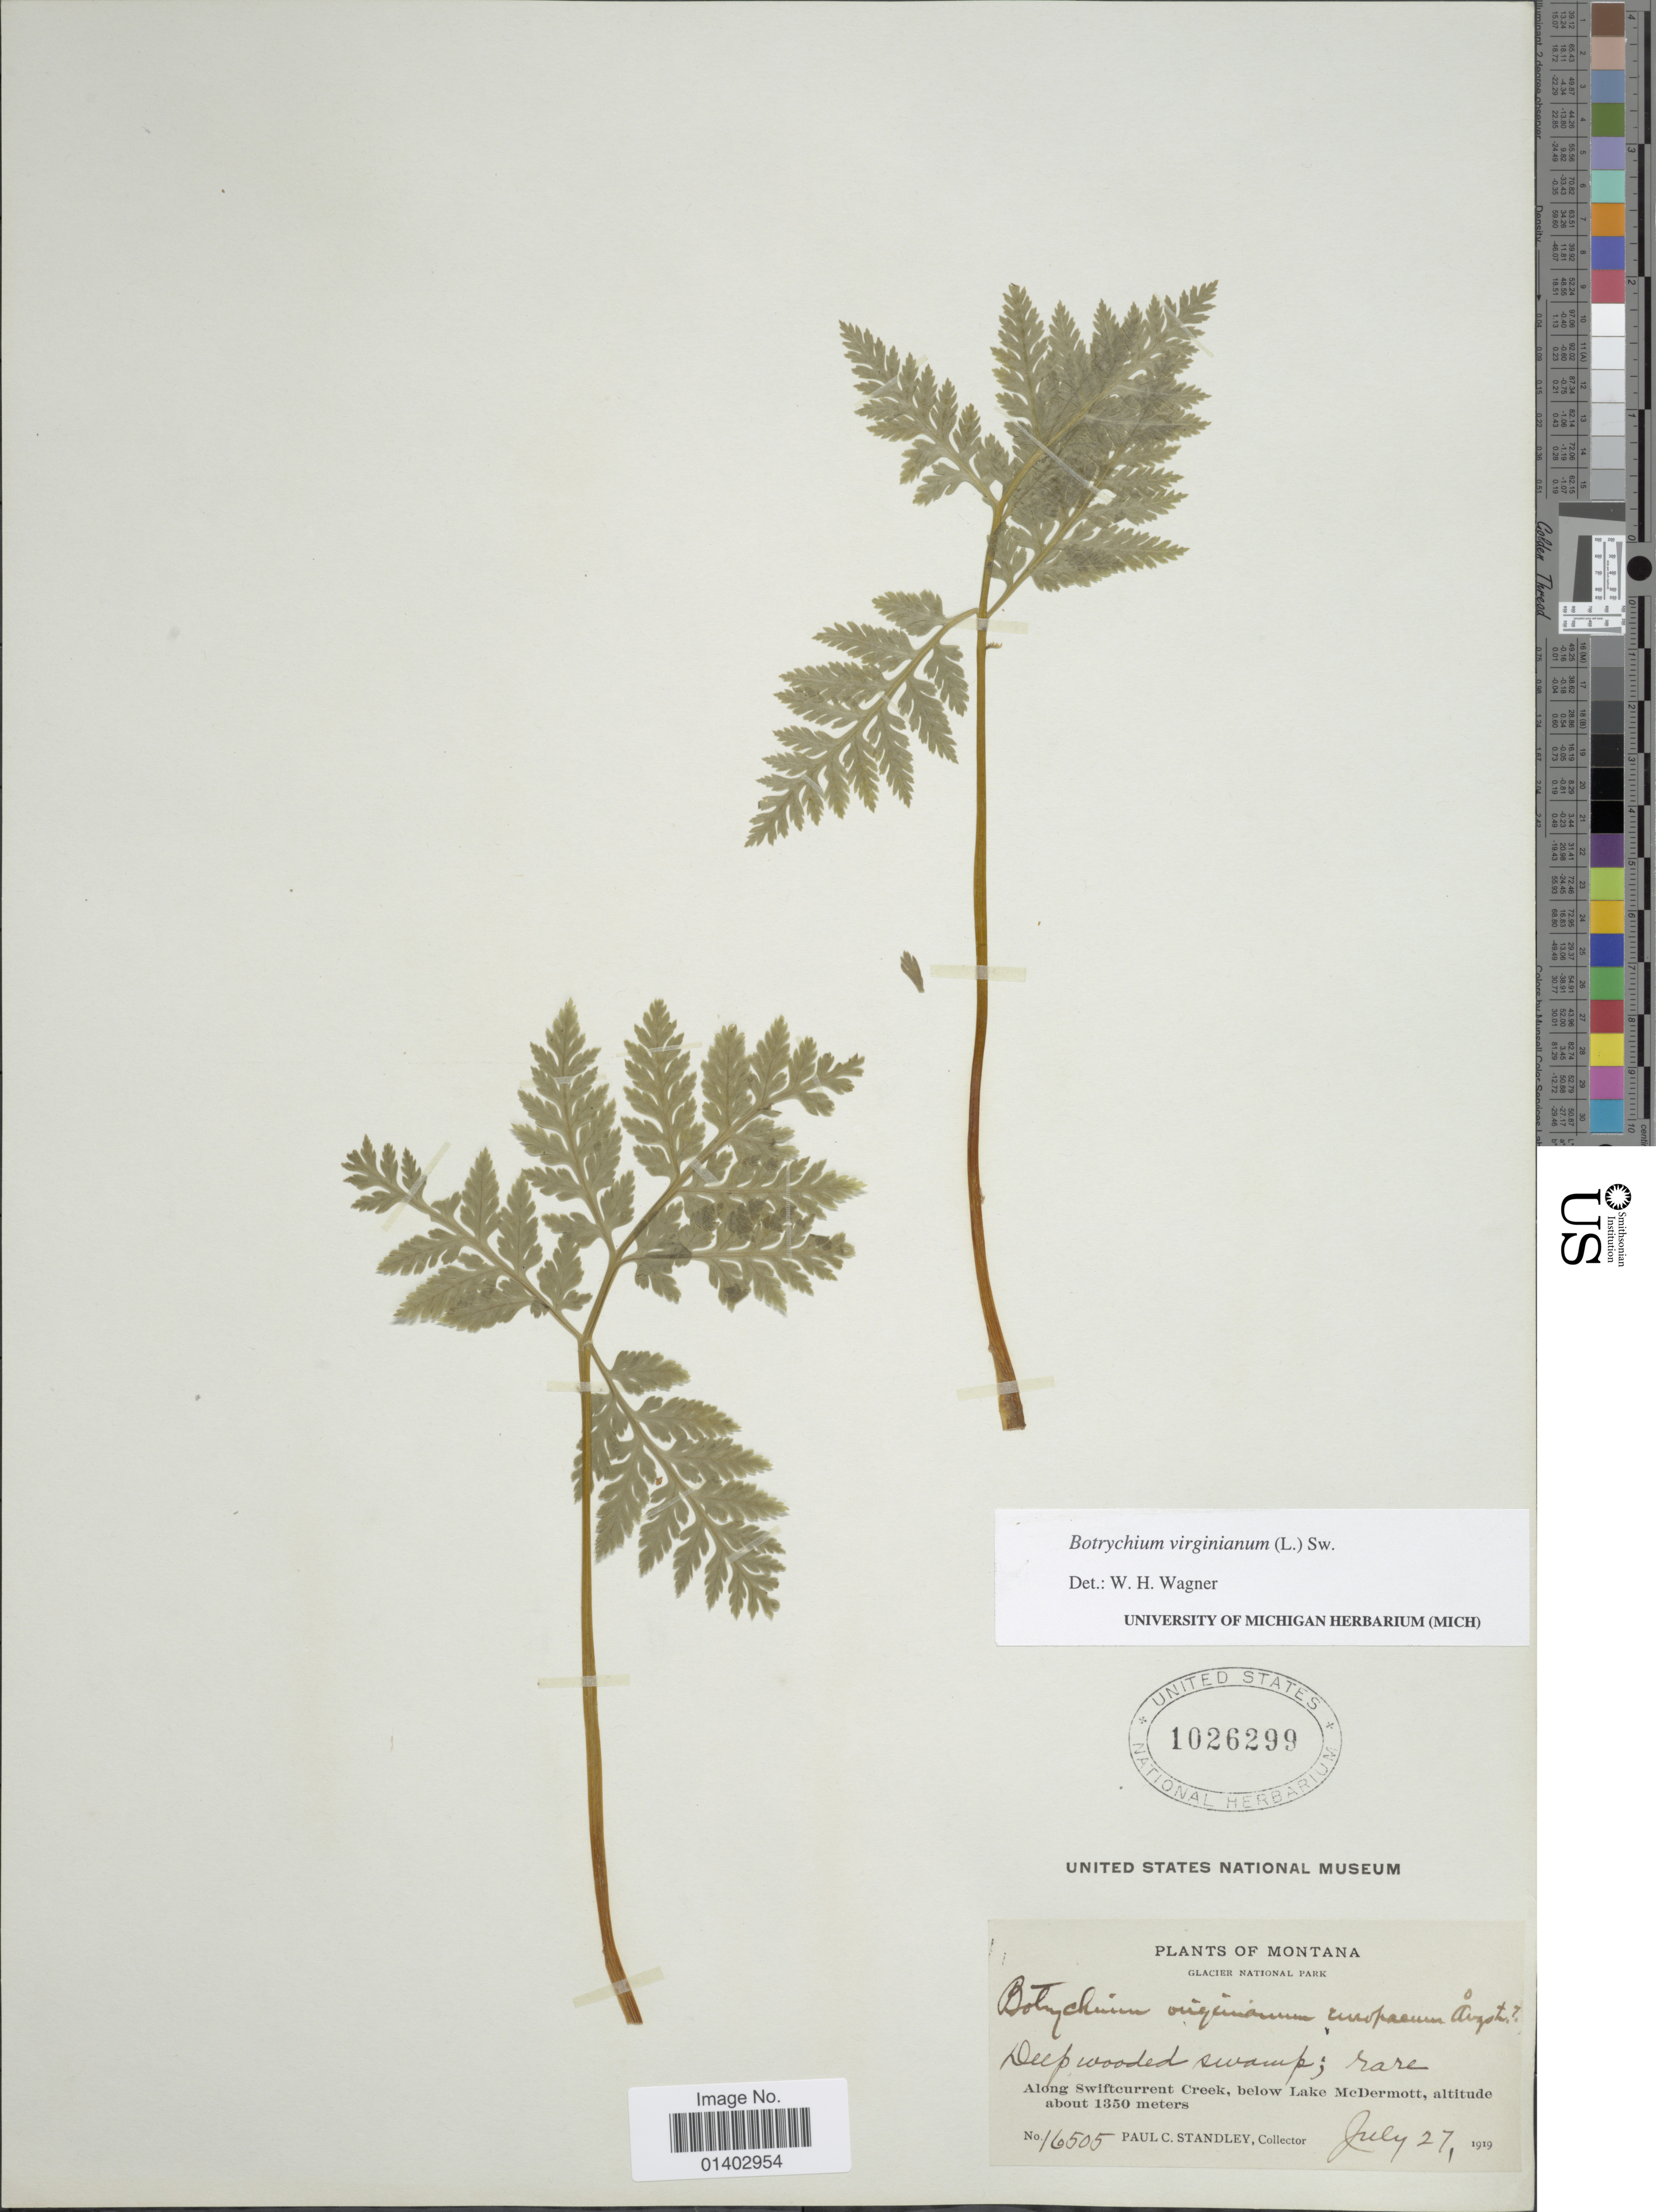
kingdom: Plantae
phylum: Tracheophyta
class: Polypodiopsida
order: Ophioglossales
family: Ophioglossaceae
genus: Botrychium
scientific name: Botrychium virginianum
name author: (L.) Sw.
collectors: P. C. Standley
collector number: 16505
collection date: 1919-07-27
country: United States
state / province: Montana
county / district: Glacier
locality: Glacier National Park, along Swiftcurrent Creek, below Lake McDermott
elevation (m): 1350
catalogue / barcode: US 1026299